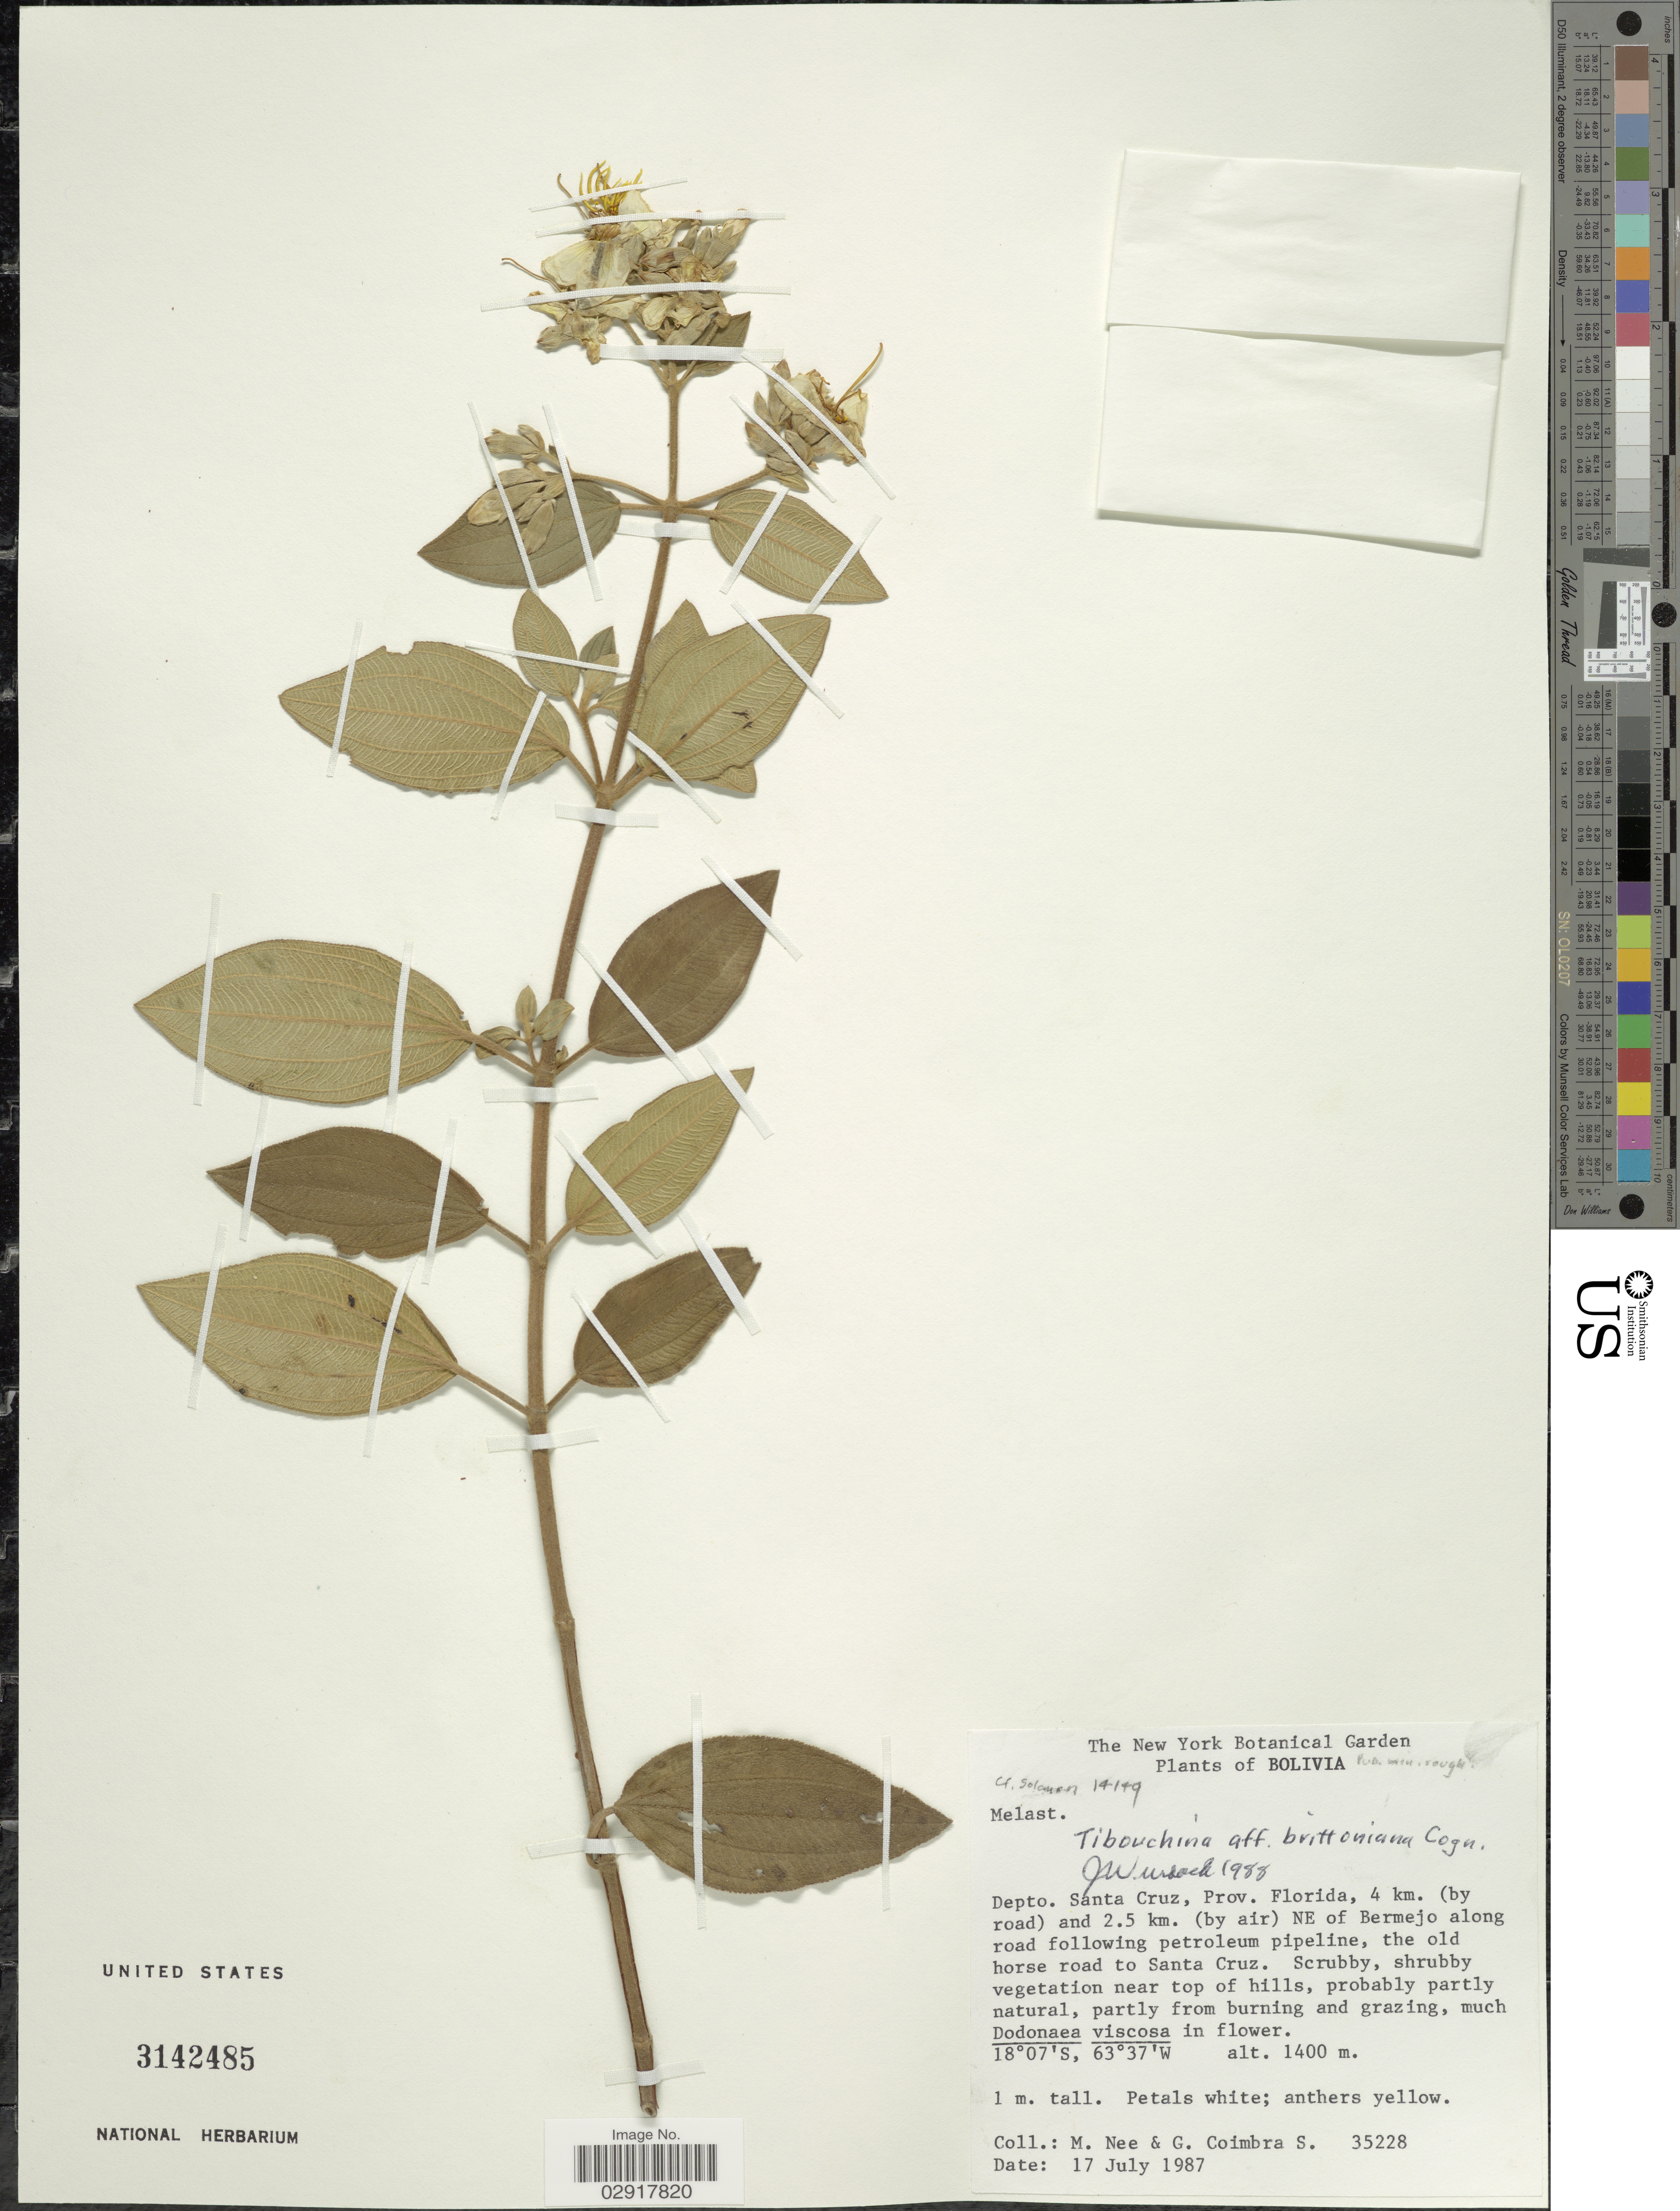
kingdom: Plantae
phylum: Tracheophyta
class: Magnoliopsida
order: Myrtales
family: Melastomataceae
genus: Chaetogastra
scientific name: Chaetogastra brittoniana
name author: (Cogn.) P.J.F. Guim. & Michelang.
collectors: M. Nee & G. Coimbra S.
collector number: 35228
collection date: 1987-07-17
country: Bolivia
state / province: Santa Cruz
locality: Depto. Santa Cruz, Prov. Florida, 4 km. (by road) and 2.5 km. (by air) NE of Bermejo along road following petroleum pipeline, the old horse road to Santa Cruz.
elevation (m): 1400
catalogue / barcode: US 3142485